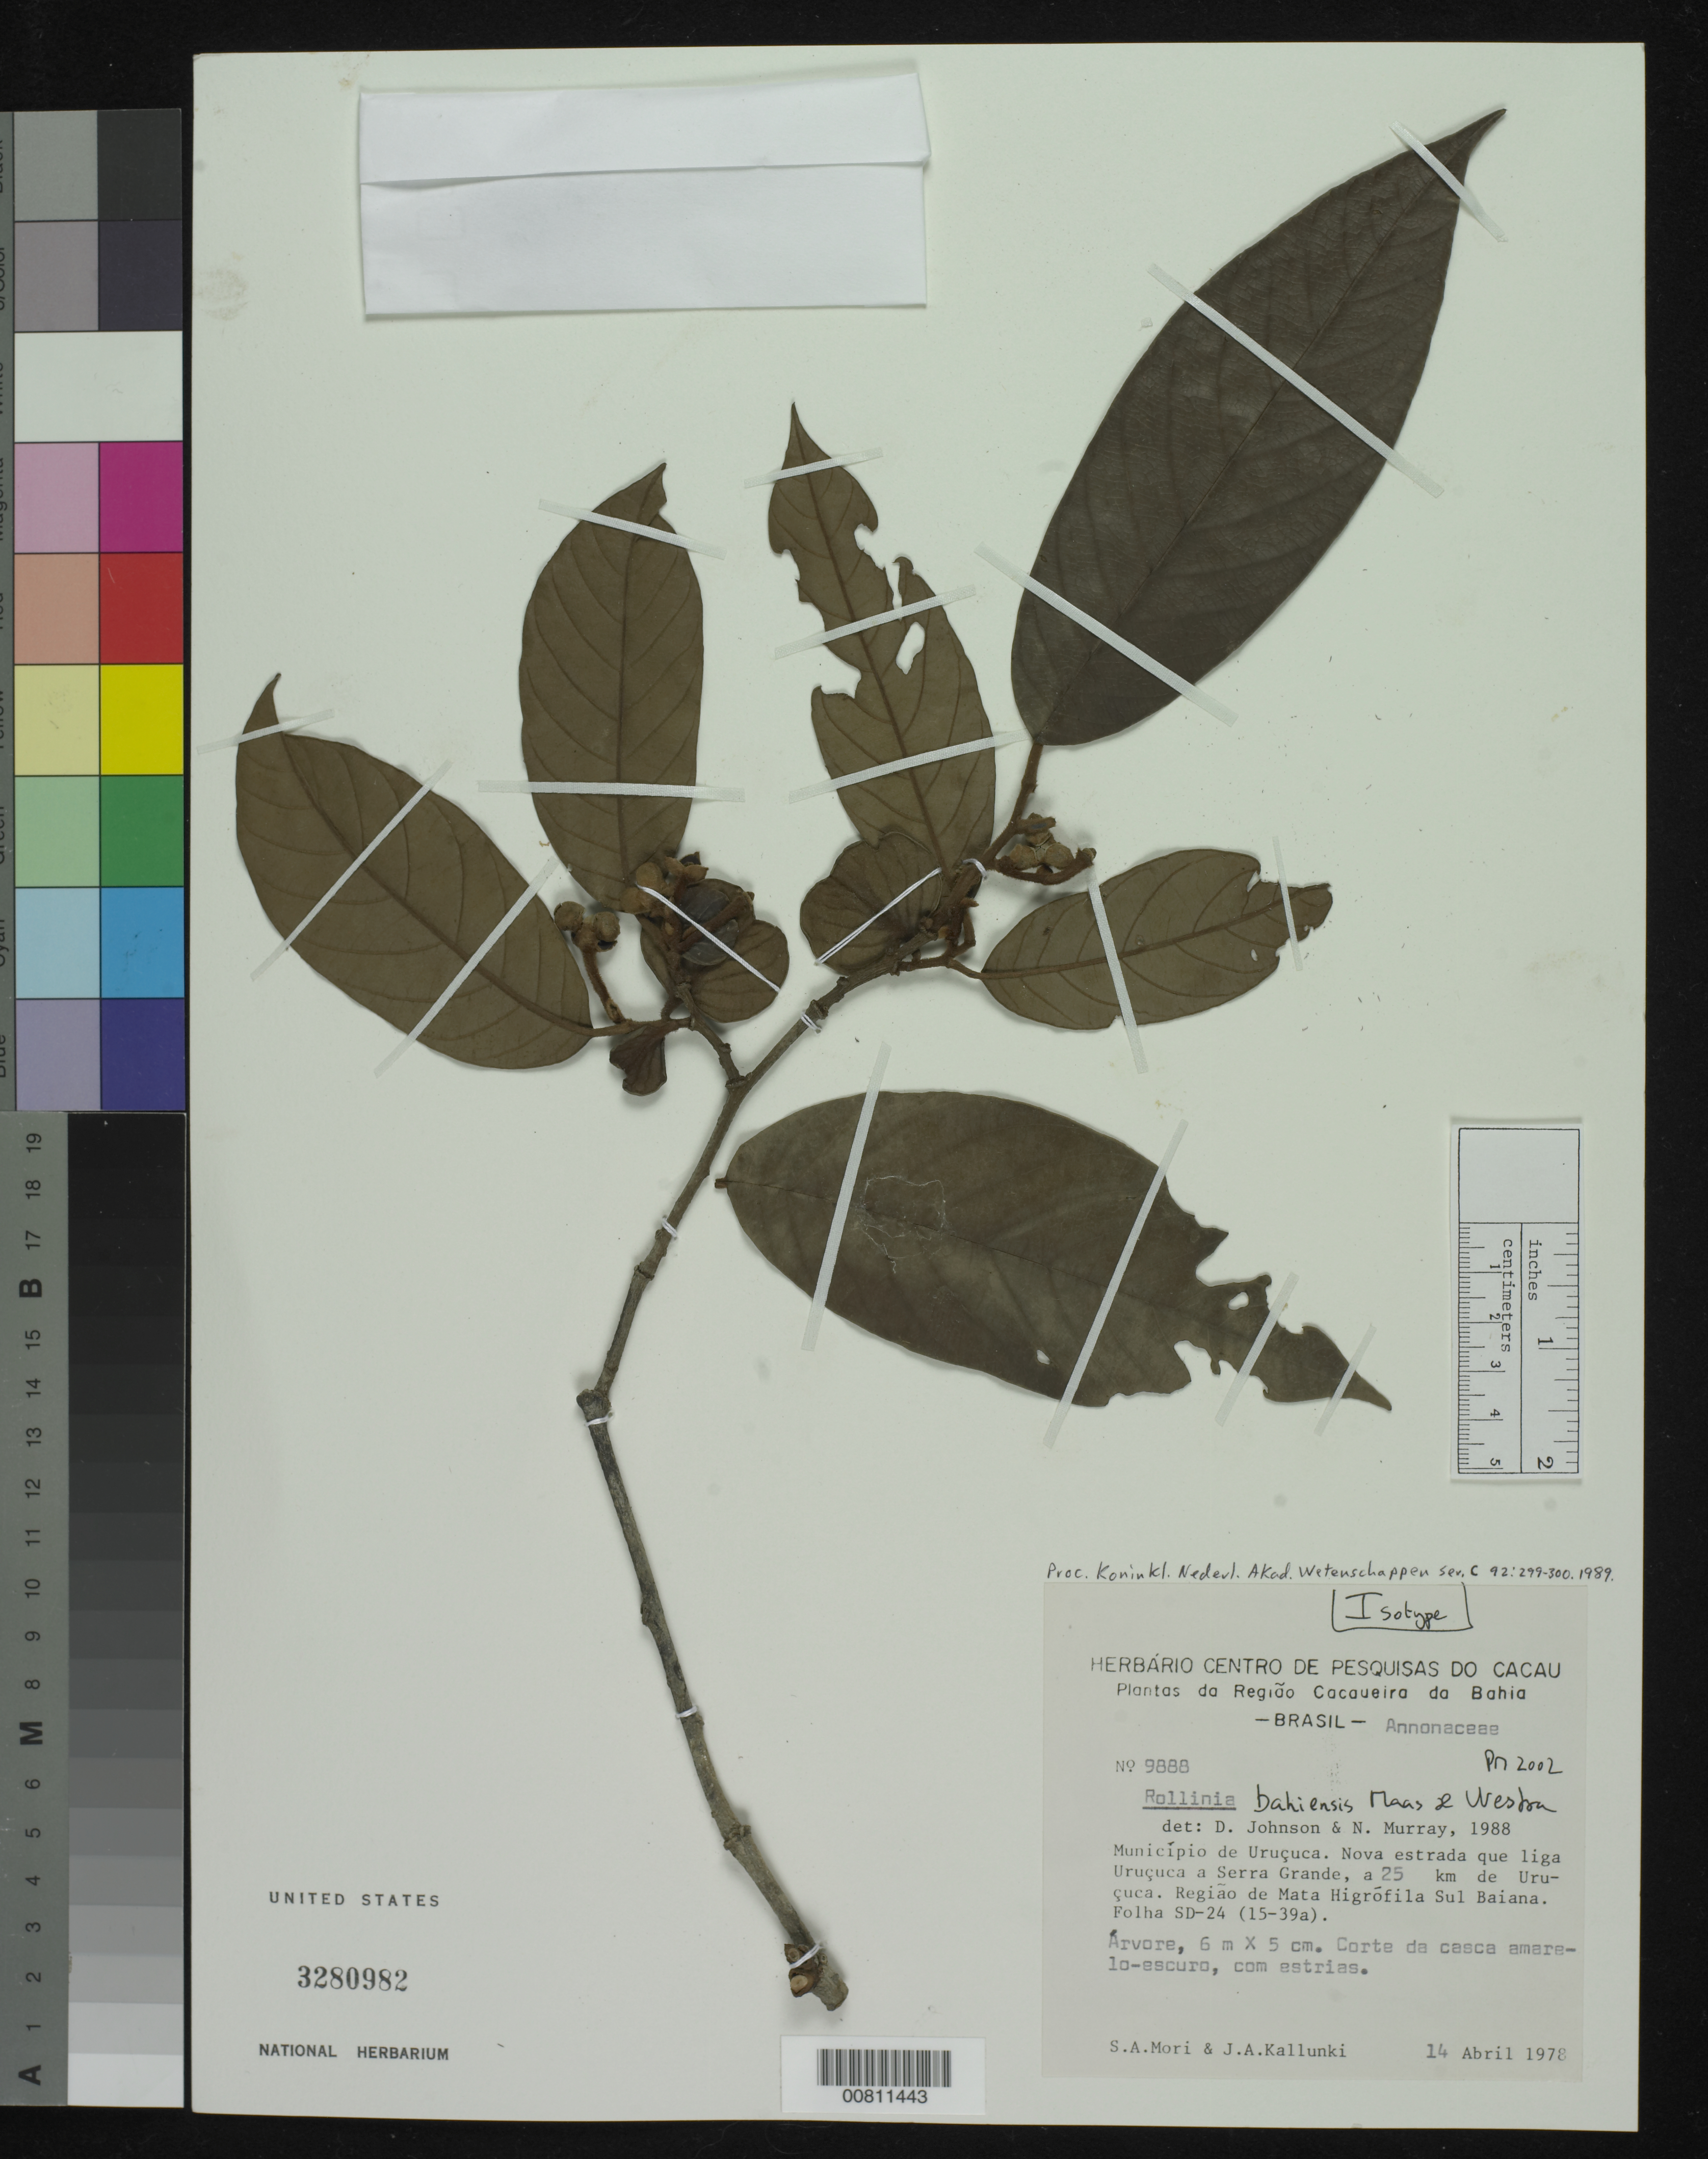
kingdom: Plantae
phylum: Tracheophyta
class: Magnoliopsida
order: Magnoliales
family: Annonaceae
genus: Rollinia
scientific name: Rollinia bahiensis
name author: Maas & Westra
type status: Isotype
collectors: S. Mori & J. Kallunki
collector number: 9888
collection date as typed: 14 Apr 1978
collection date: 1978-04-14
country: Brazil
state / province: Bahia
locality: Município de Uruçuca. Nova estrada que liga Uruçuca a Serra Grande, a 25 km de Uruçuca.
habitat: Região de Mata Higrófila Sul Baiana.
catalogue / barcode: US 3280982